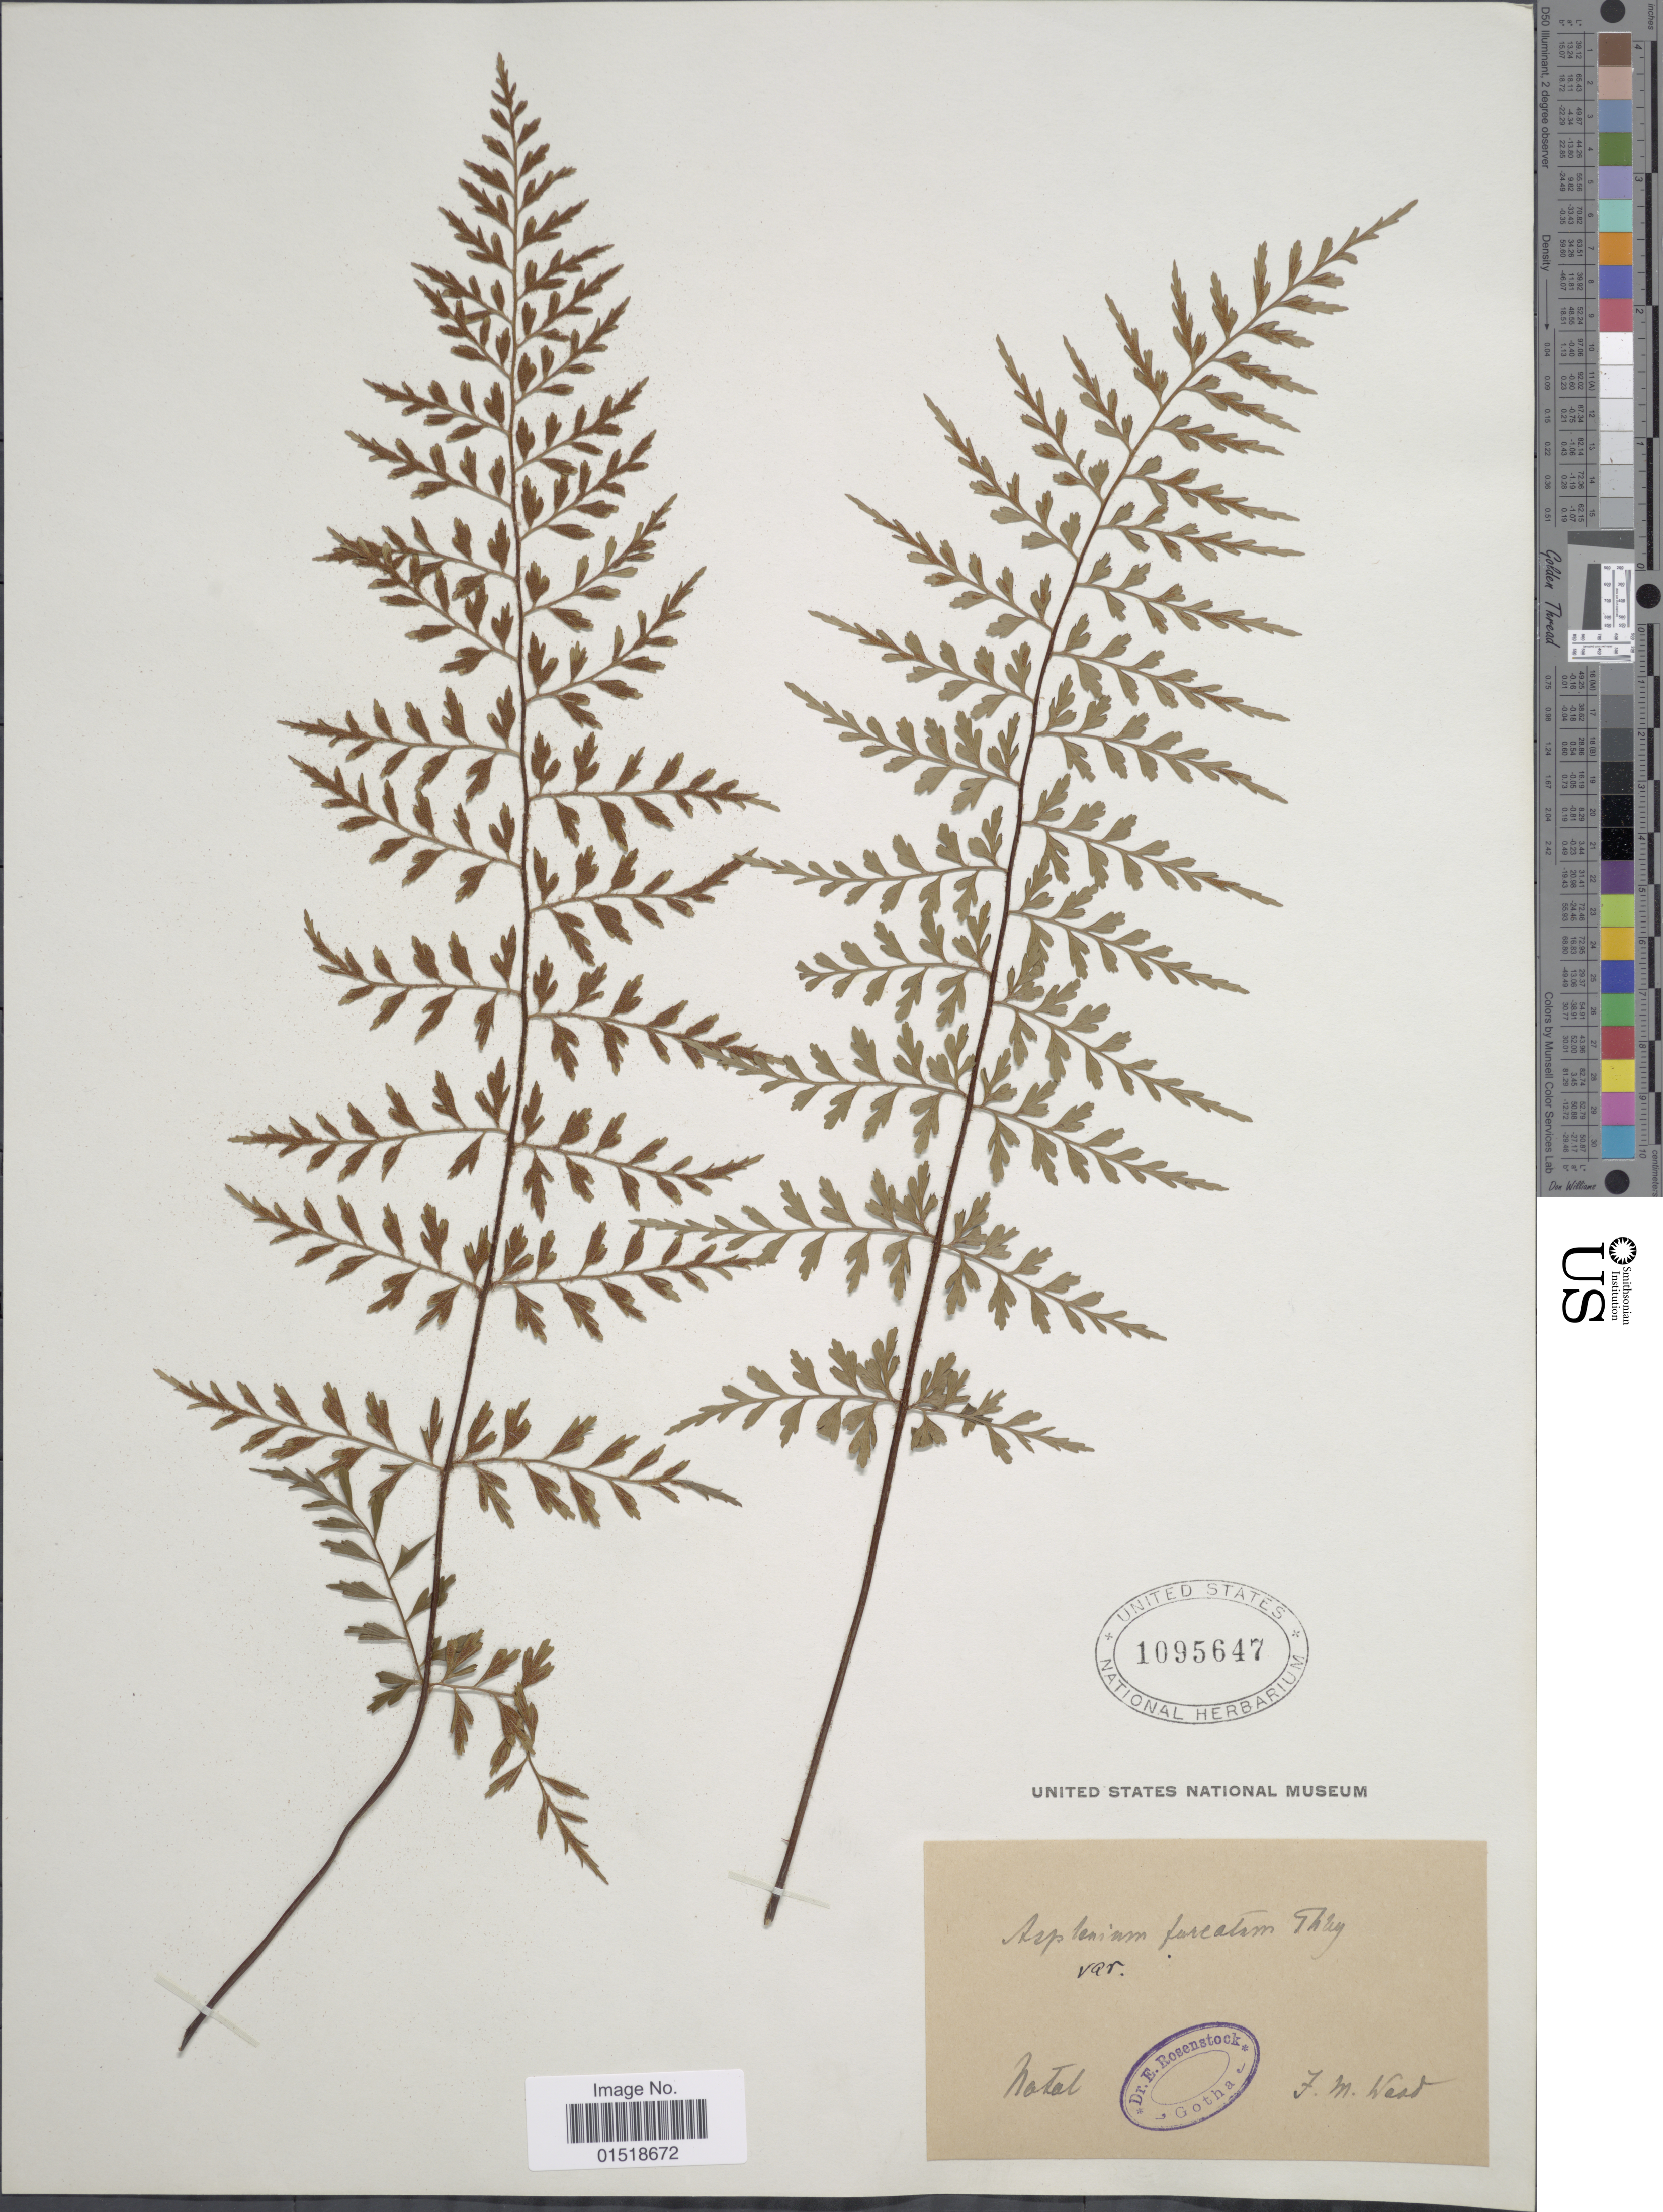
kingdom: Plantae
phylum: Tracheophyta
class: Polypodiopsida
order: Polypodiales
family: Aspleniaceae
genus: Asplenium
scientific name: Asplenium aethiopicum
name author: (Burm. f.) Bech.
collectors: F. W. Ward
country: South Africa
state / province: KwaZulu-Natal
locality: Natal.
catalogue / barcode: US 1095647